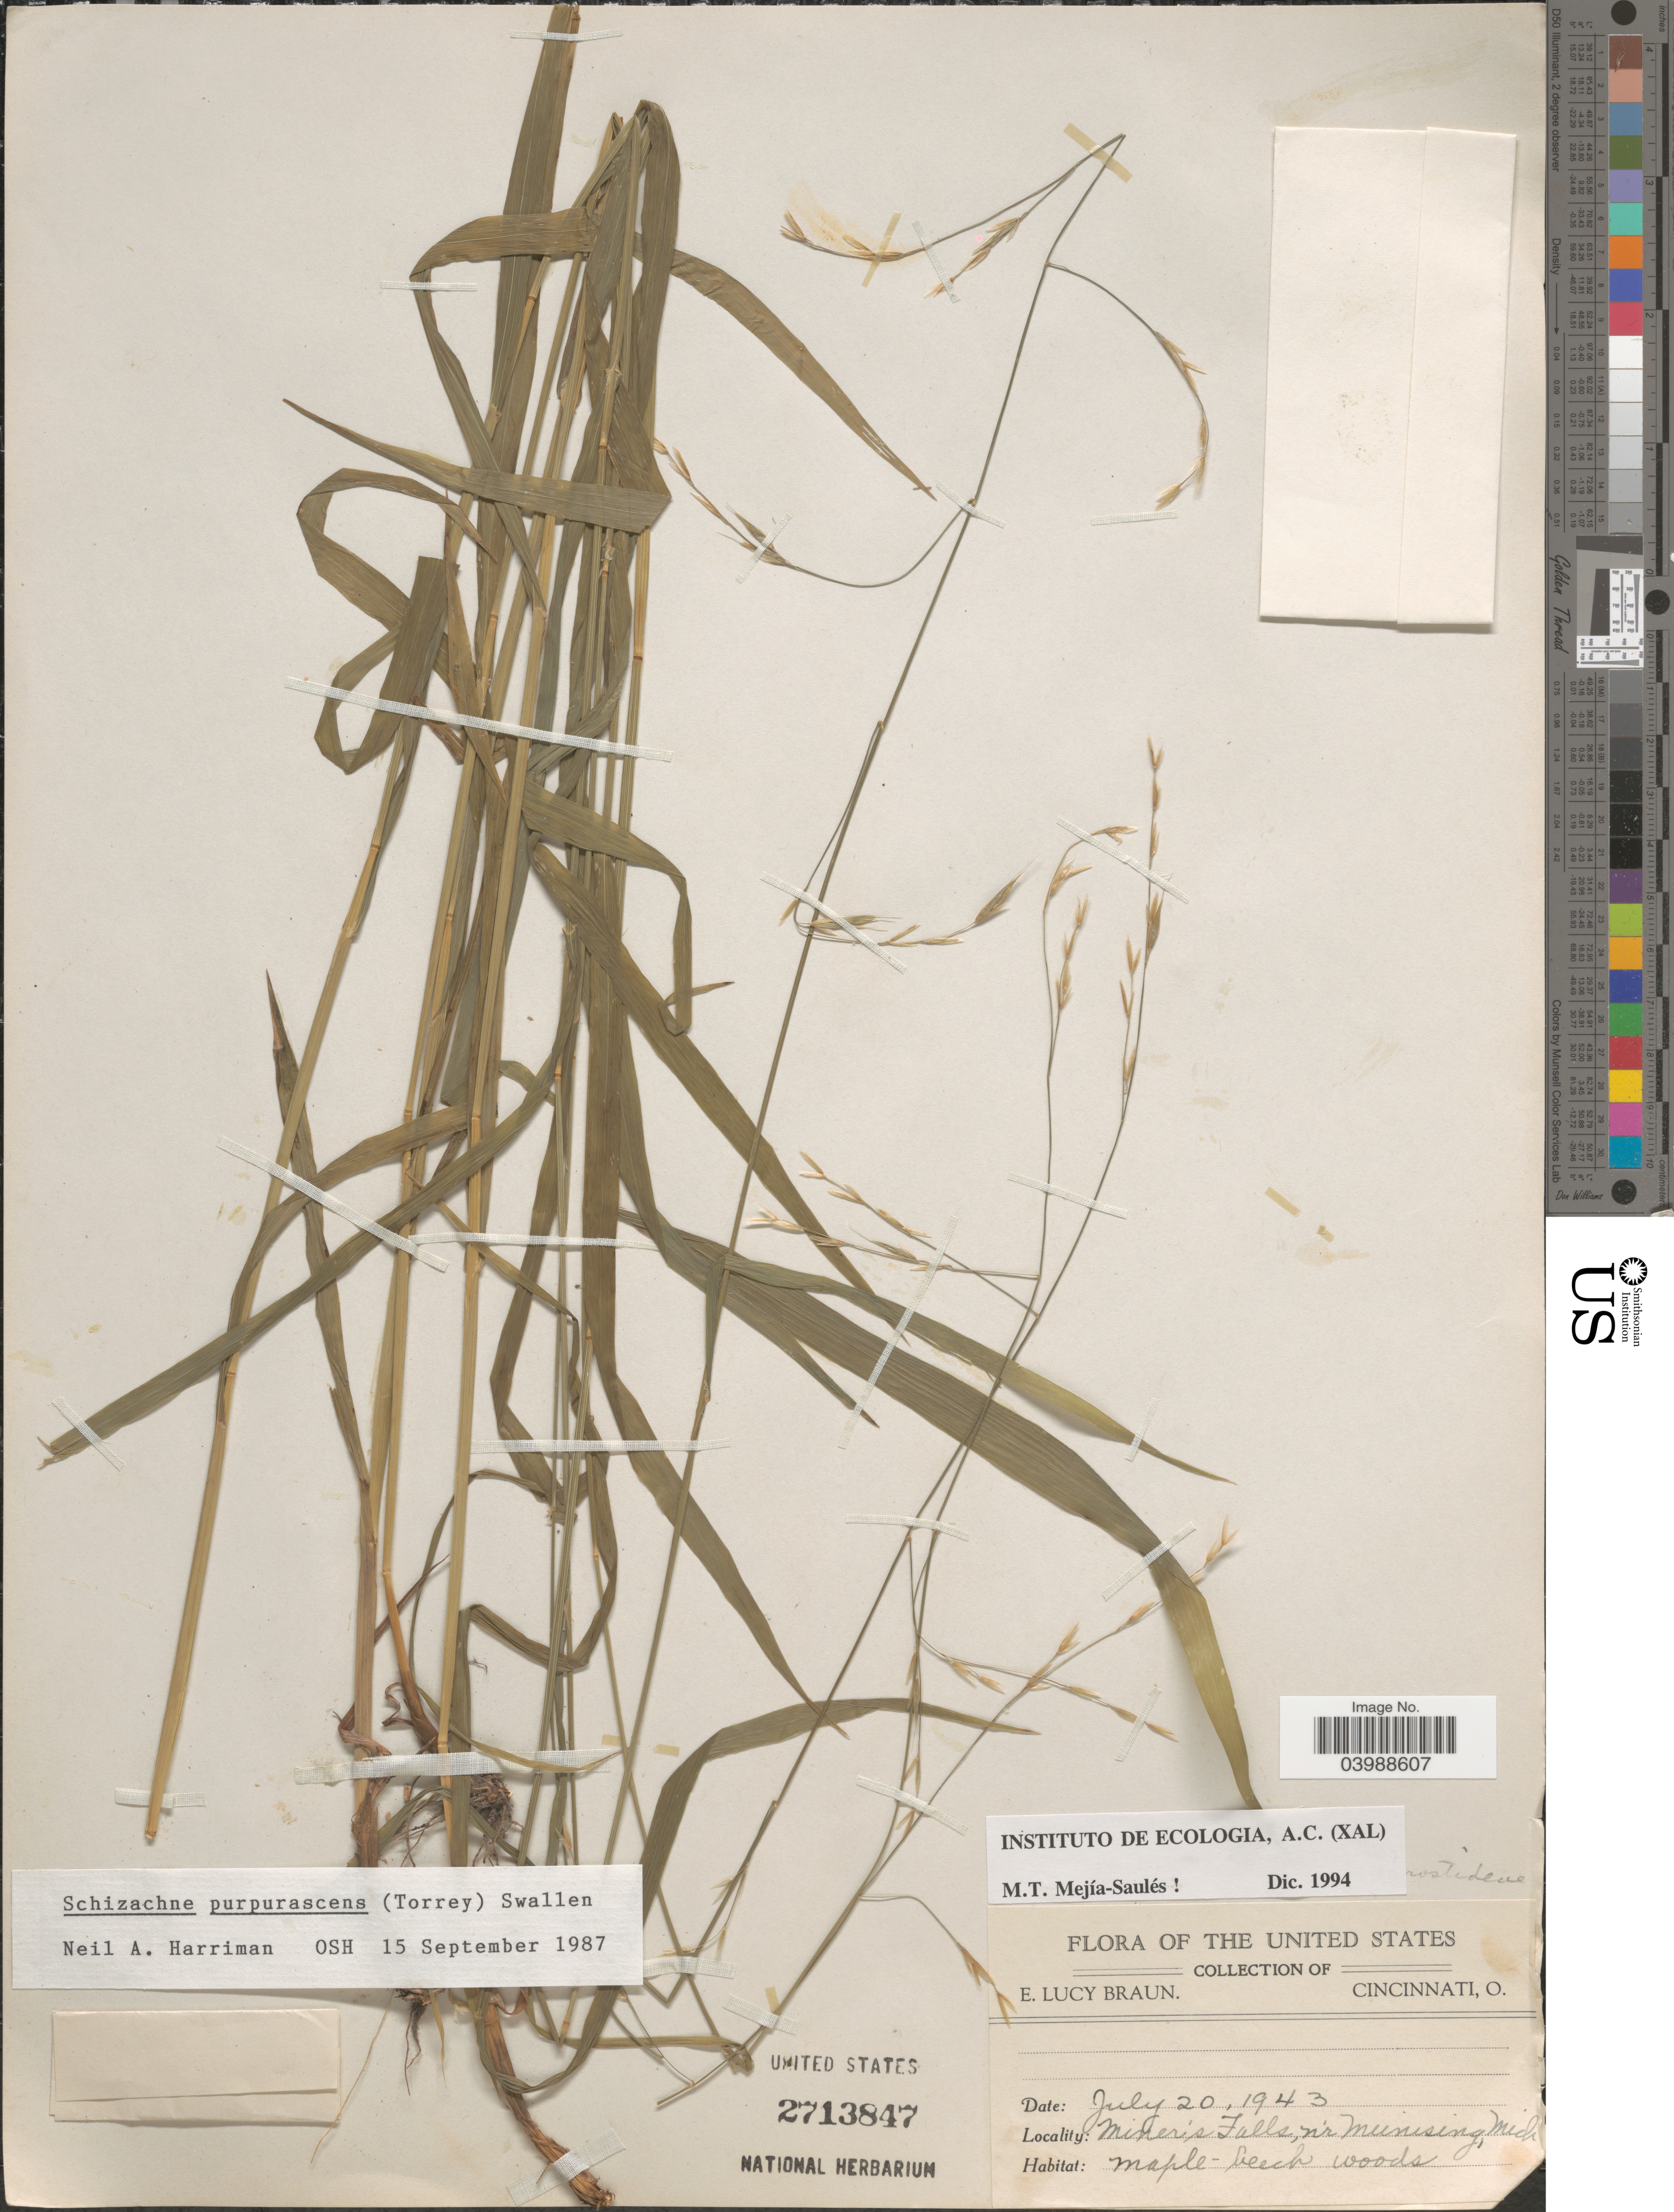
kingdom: Plantae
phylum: Tracheophyta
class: Liliopsida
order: Poales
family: Poaceae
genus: Schizachne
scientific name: Schizachne purpurascens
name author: (Torr.) Swallen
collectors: E. L. Braun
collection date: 1943-07-20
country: United States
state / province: Michigan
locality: Miner's Falls, n'r Munising.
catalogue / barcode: US 2713847